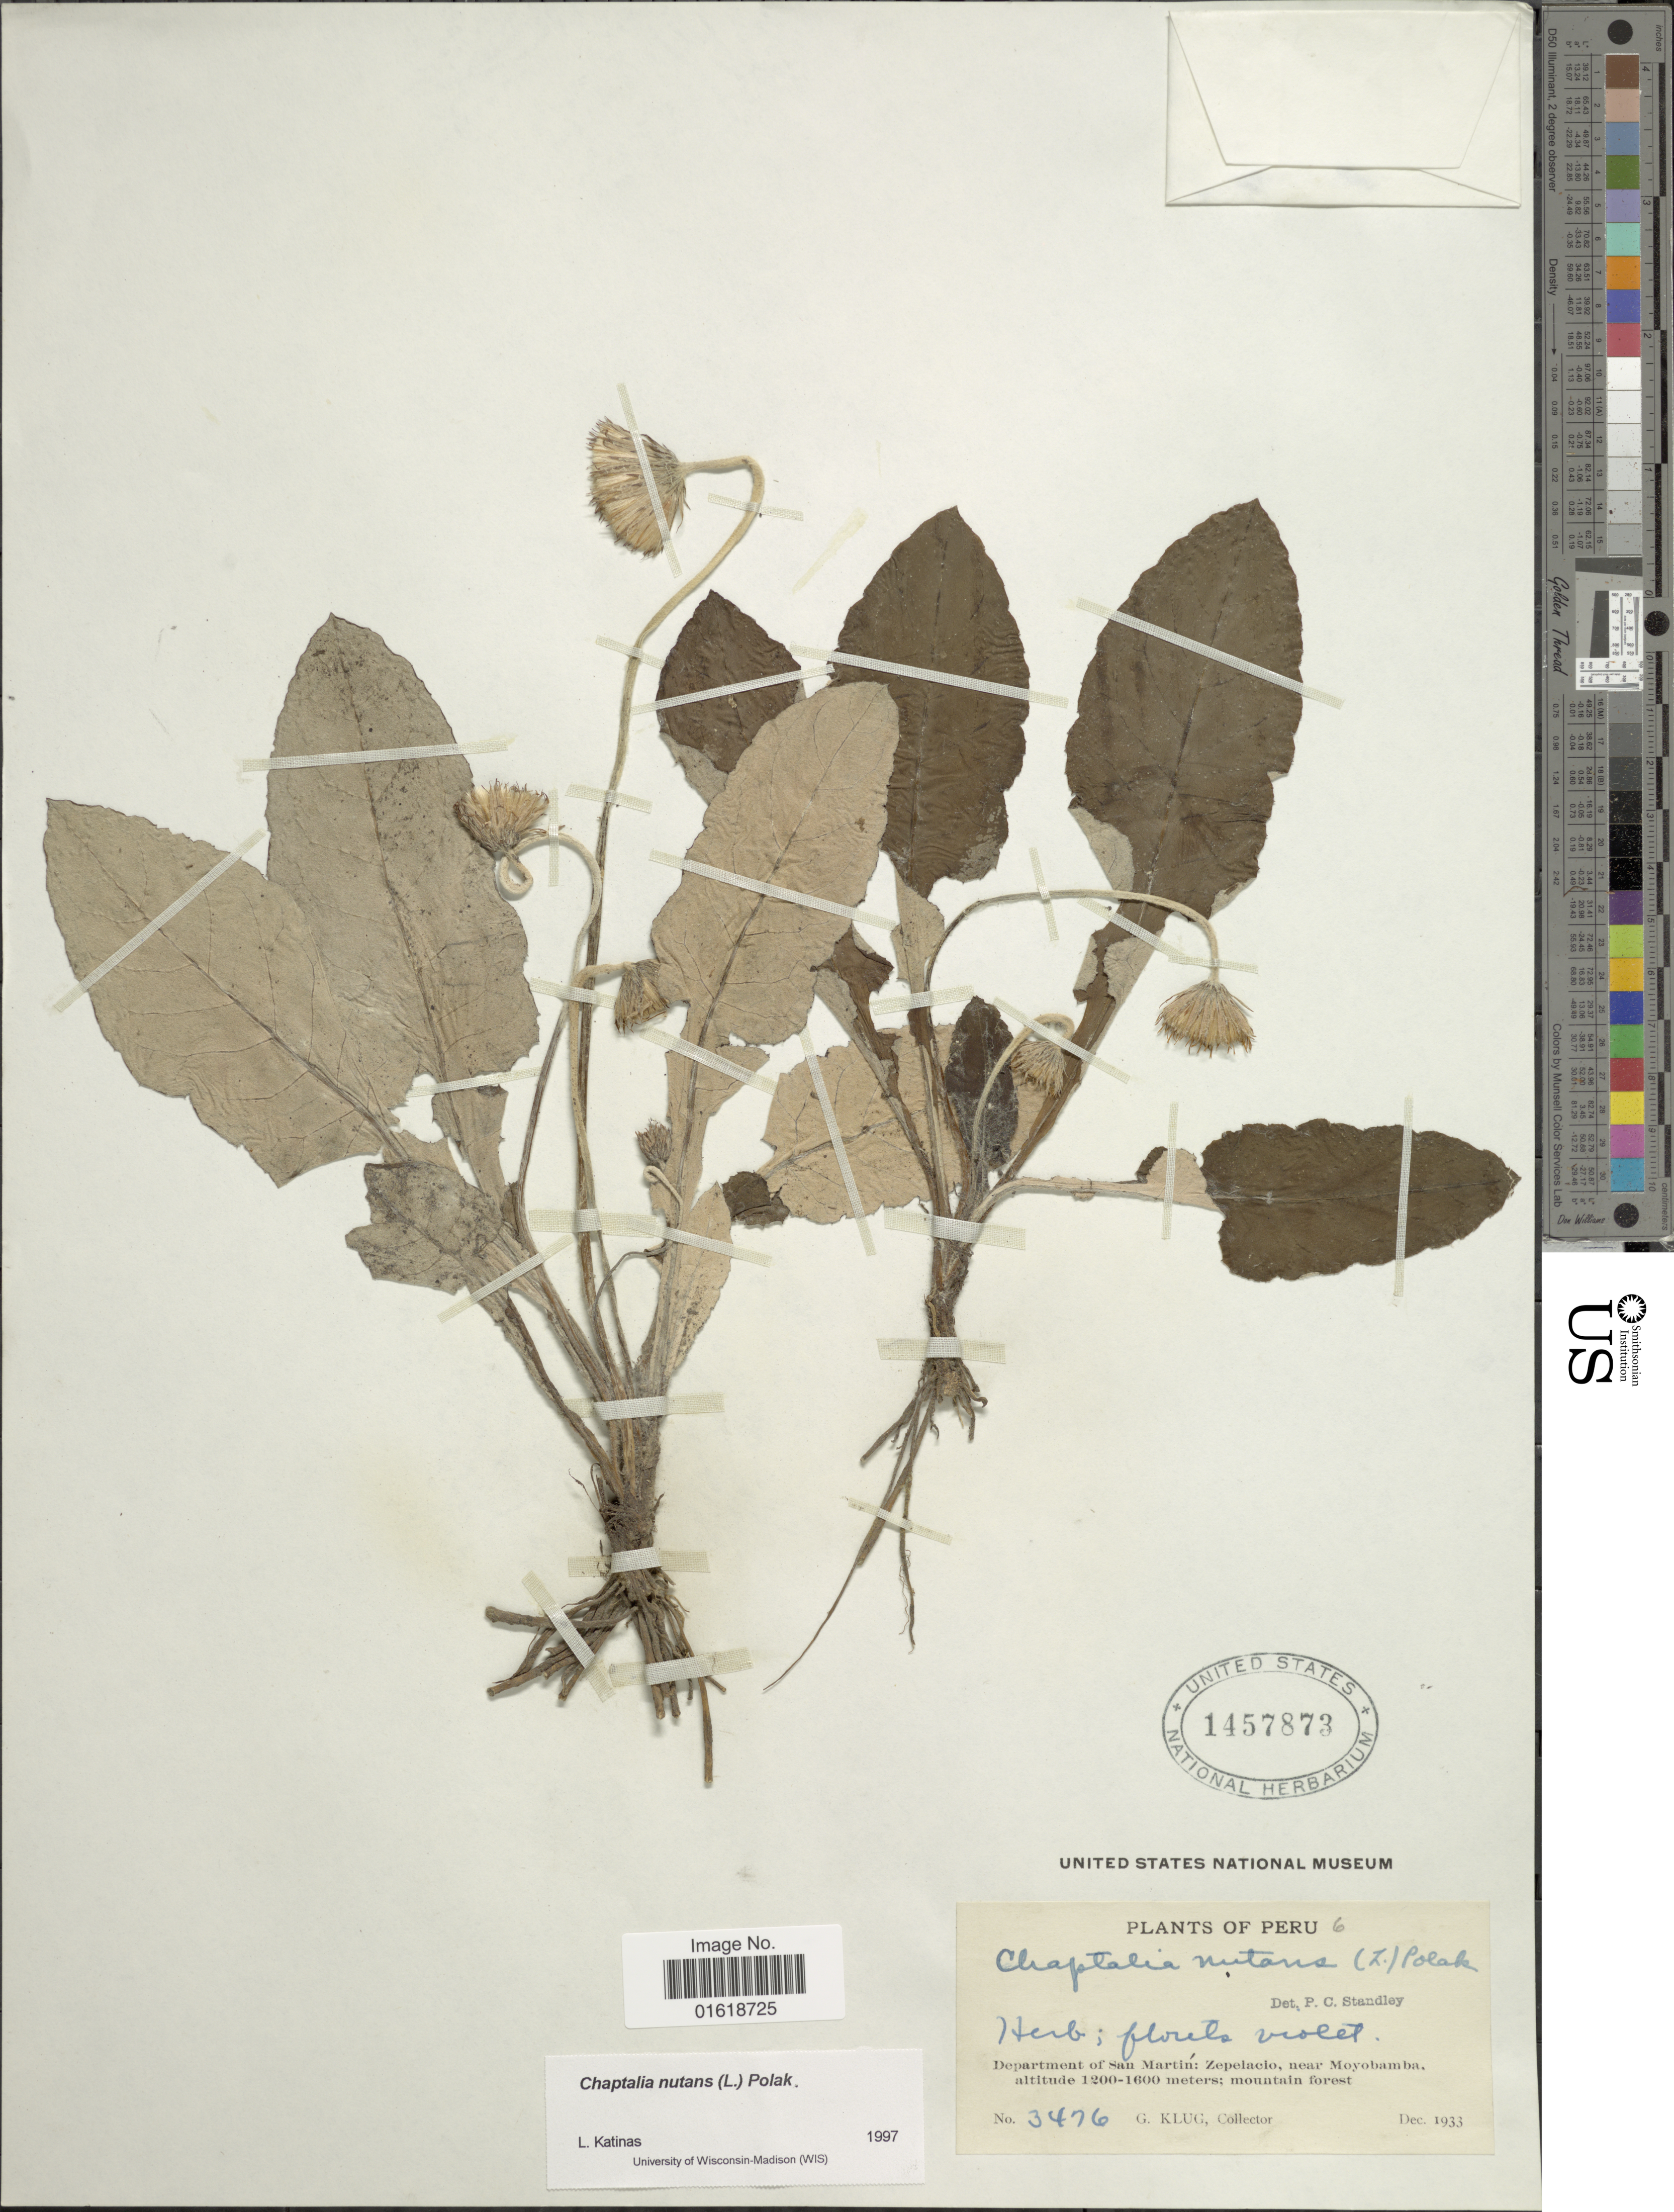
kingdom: Plantae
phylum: Tracheophyta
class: Magnoliopsida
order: Asterales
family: Asteraceae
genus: Chaptalia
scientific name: Chaptalia nutans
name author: (L.) Pol.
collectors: G. Klug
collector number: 3476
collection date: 1933-12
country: Peru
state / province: San Martín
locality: Department of San Martín: Zepelacio, near Moyobamba.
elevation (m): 1200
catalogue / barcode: US 1457873